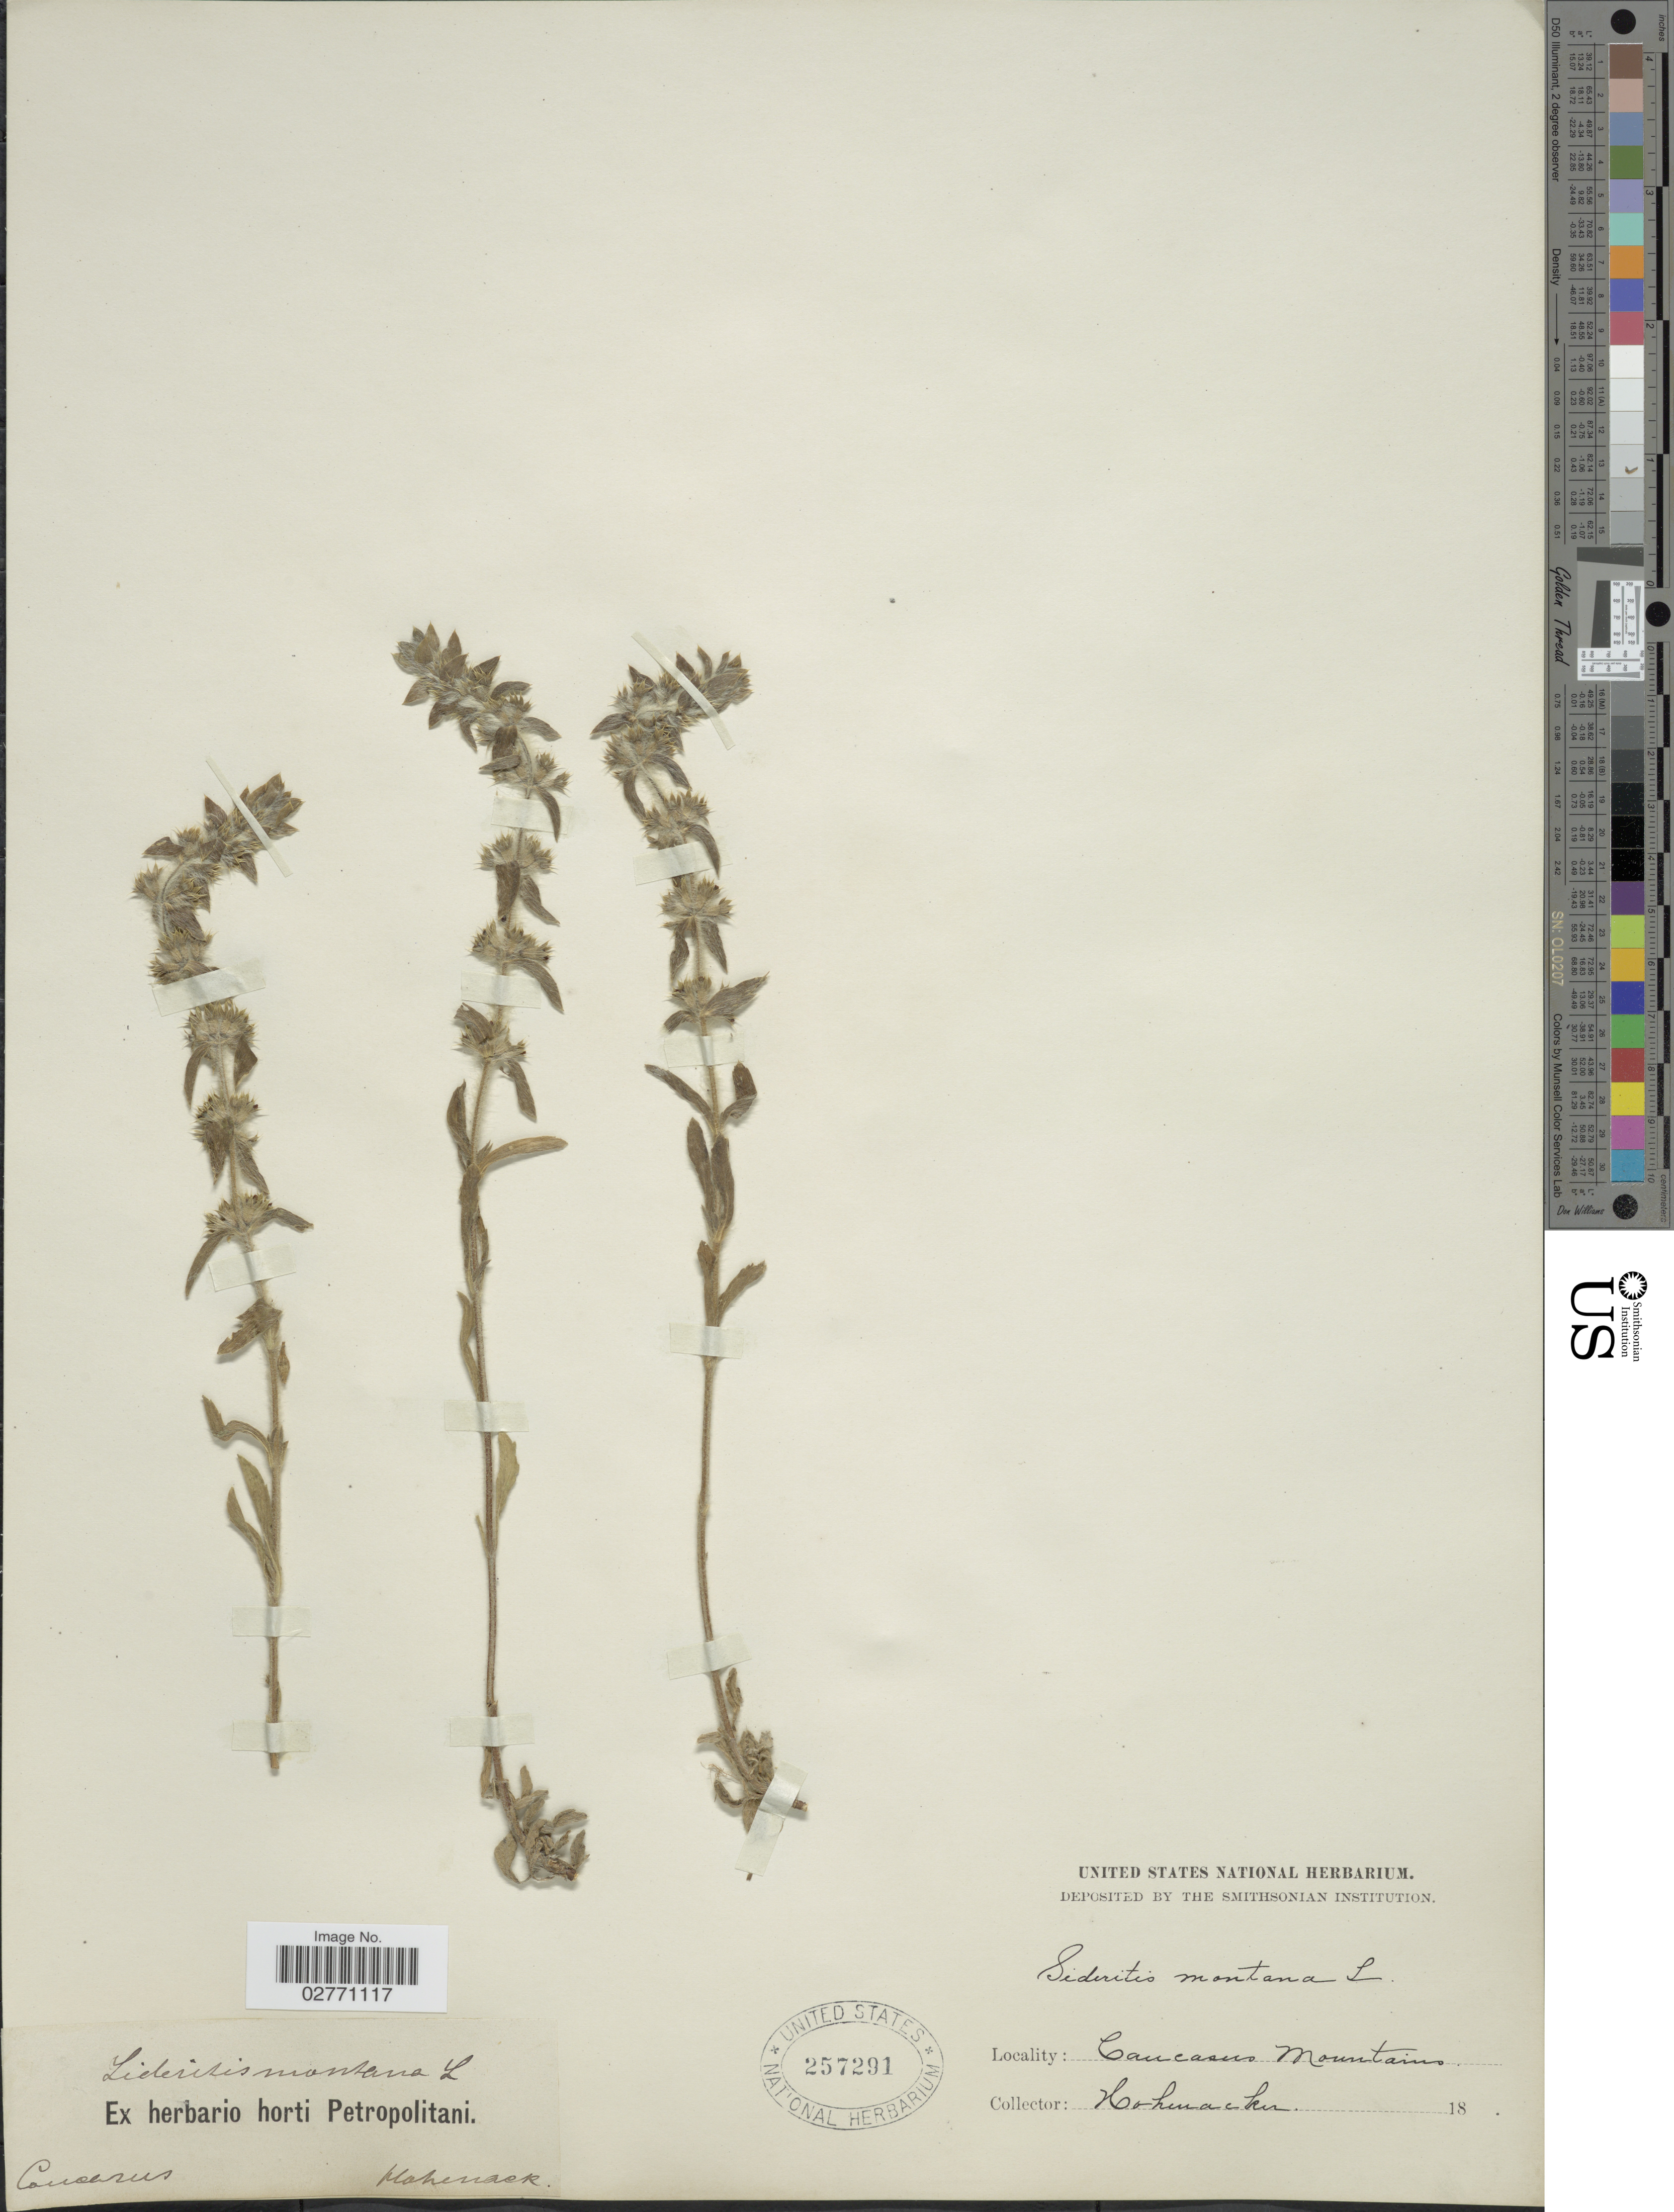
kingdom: Plantae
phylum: Tracheophyta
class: Magnoliopsida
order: Lamiales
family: Lamiaceae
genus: Sideritis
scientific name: Sideritis montana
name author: L.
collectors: Hohenacker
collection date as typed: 18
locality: Caucasus Mountains.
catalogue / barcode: US 257291